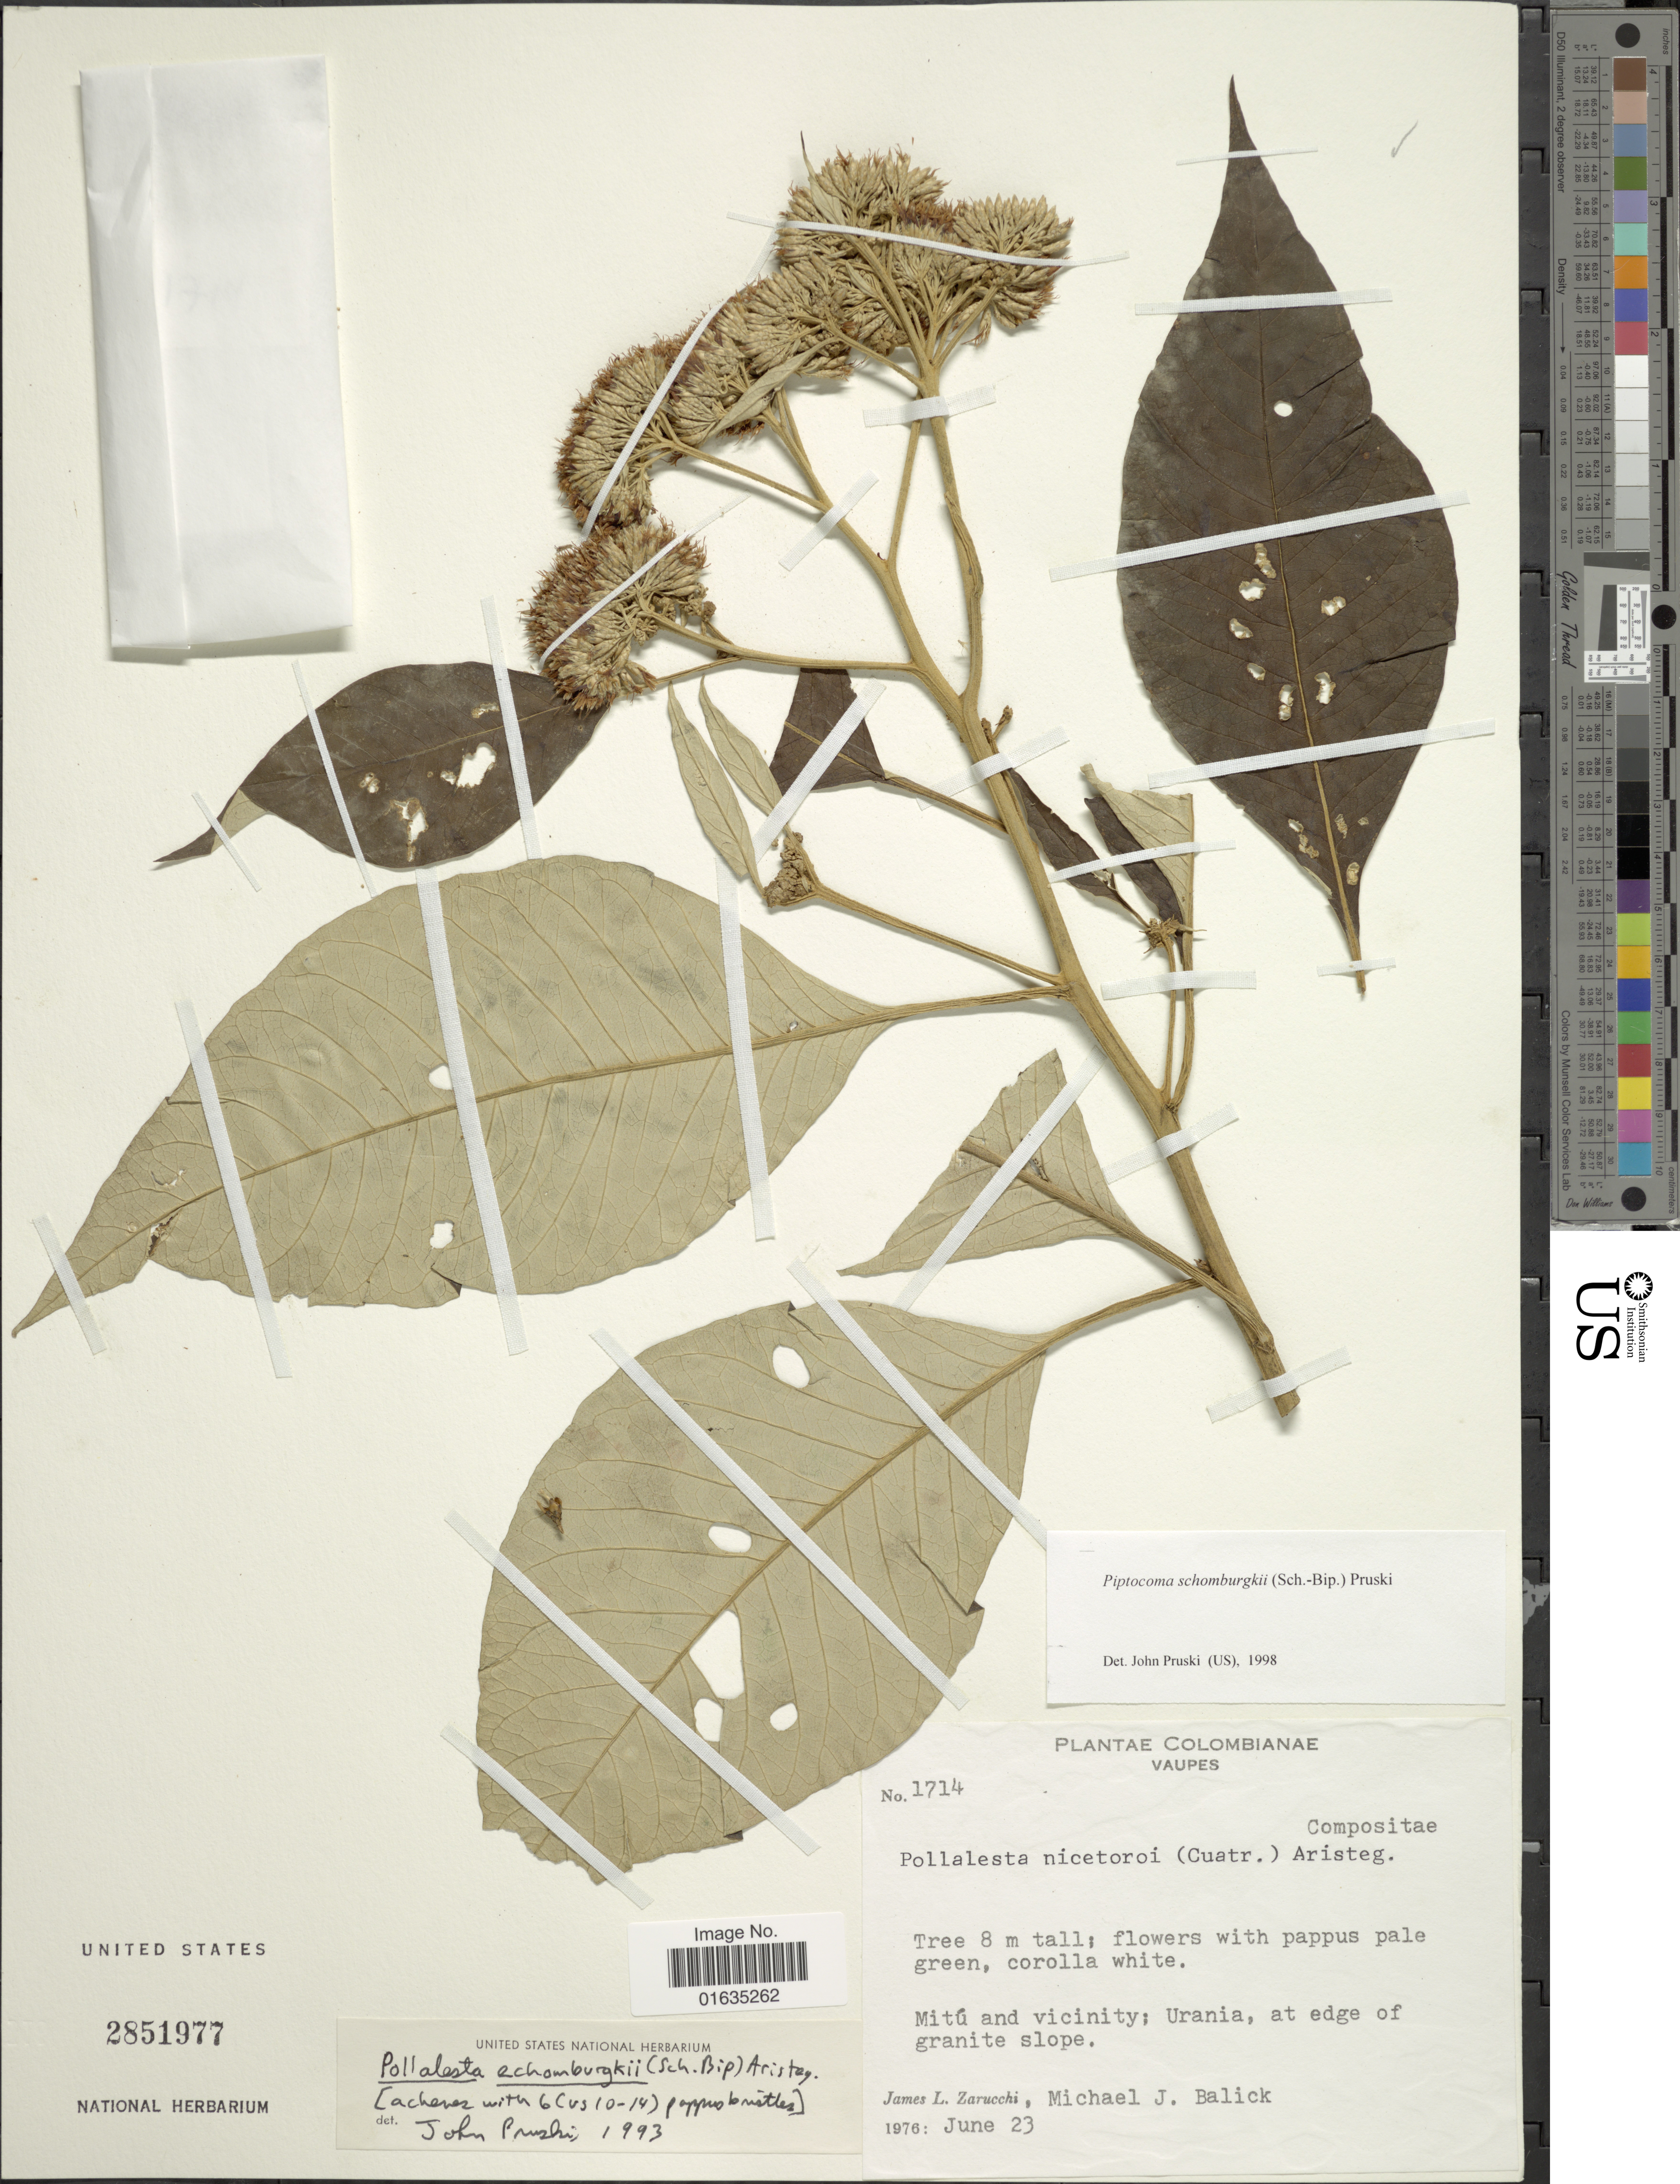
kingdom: Plantae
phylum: Tracheophyta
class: Magnoliopsida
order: Asterales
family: Asteraceae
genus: Piptocoma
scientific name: Piptocoma schomburgkii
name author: (Sch. Bip.) Pruski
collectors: J. L. Zarucchi & M. J. Balick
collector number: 1714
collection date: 1976-06-23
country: Colombia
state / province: Vaupés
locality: Colombianae, Mitu and vicinity, Urania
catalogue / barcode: US 2851977